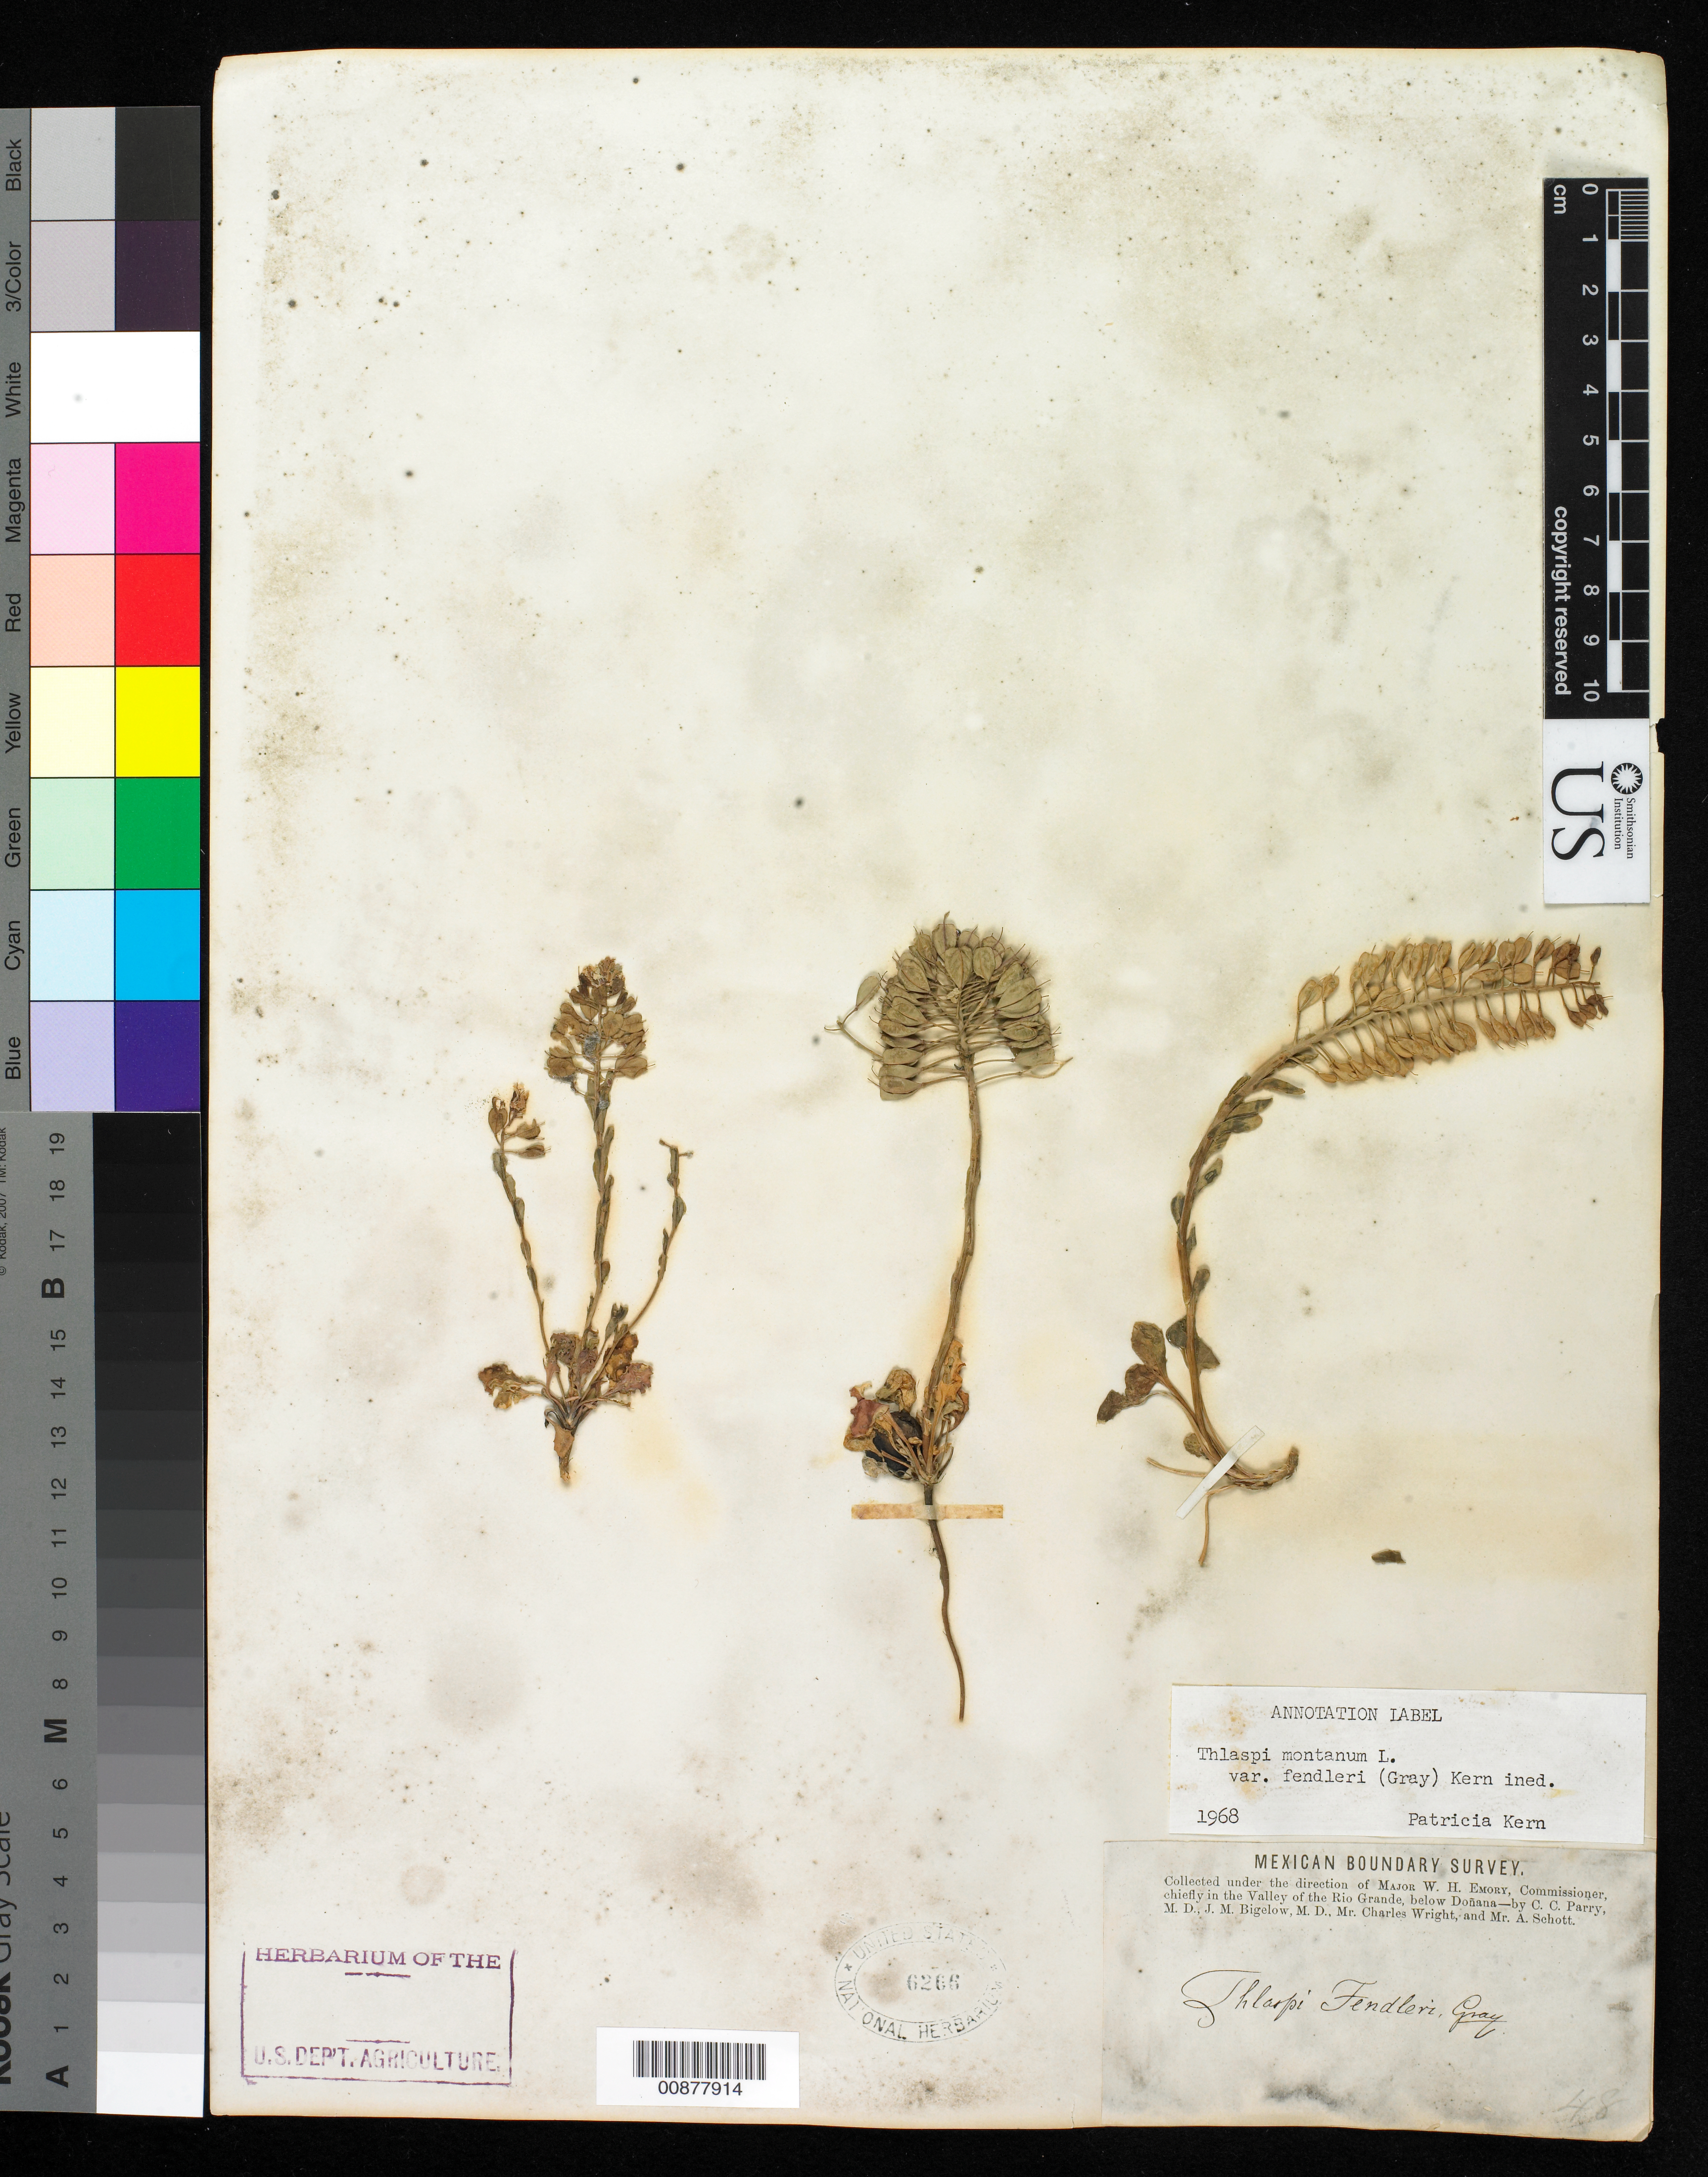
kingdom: Plantae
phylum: Tracheophyta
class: Magnoliopsida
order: Brassicales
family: Brassicaceae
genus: Thlaspi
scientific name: Thlaspi montanum var. fendleri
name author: (A. Gray) P.K. Holmgren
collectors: C. C. Parry, J. M. Bigelow, C. Wright & A. C. V. Schott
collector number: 48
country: United States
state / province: New Mexico / Texas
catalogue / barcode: US 6266